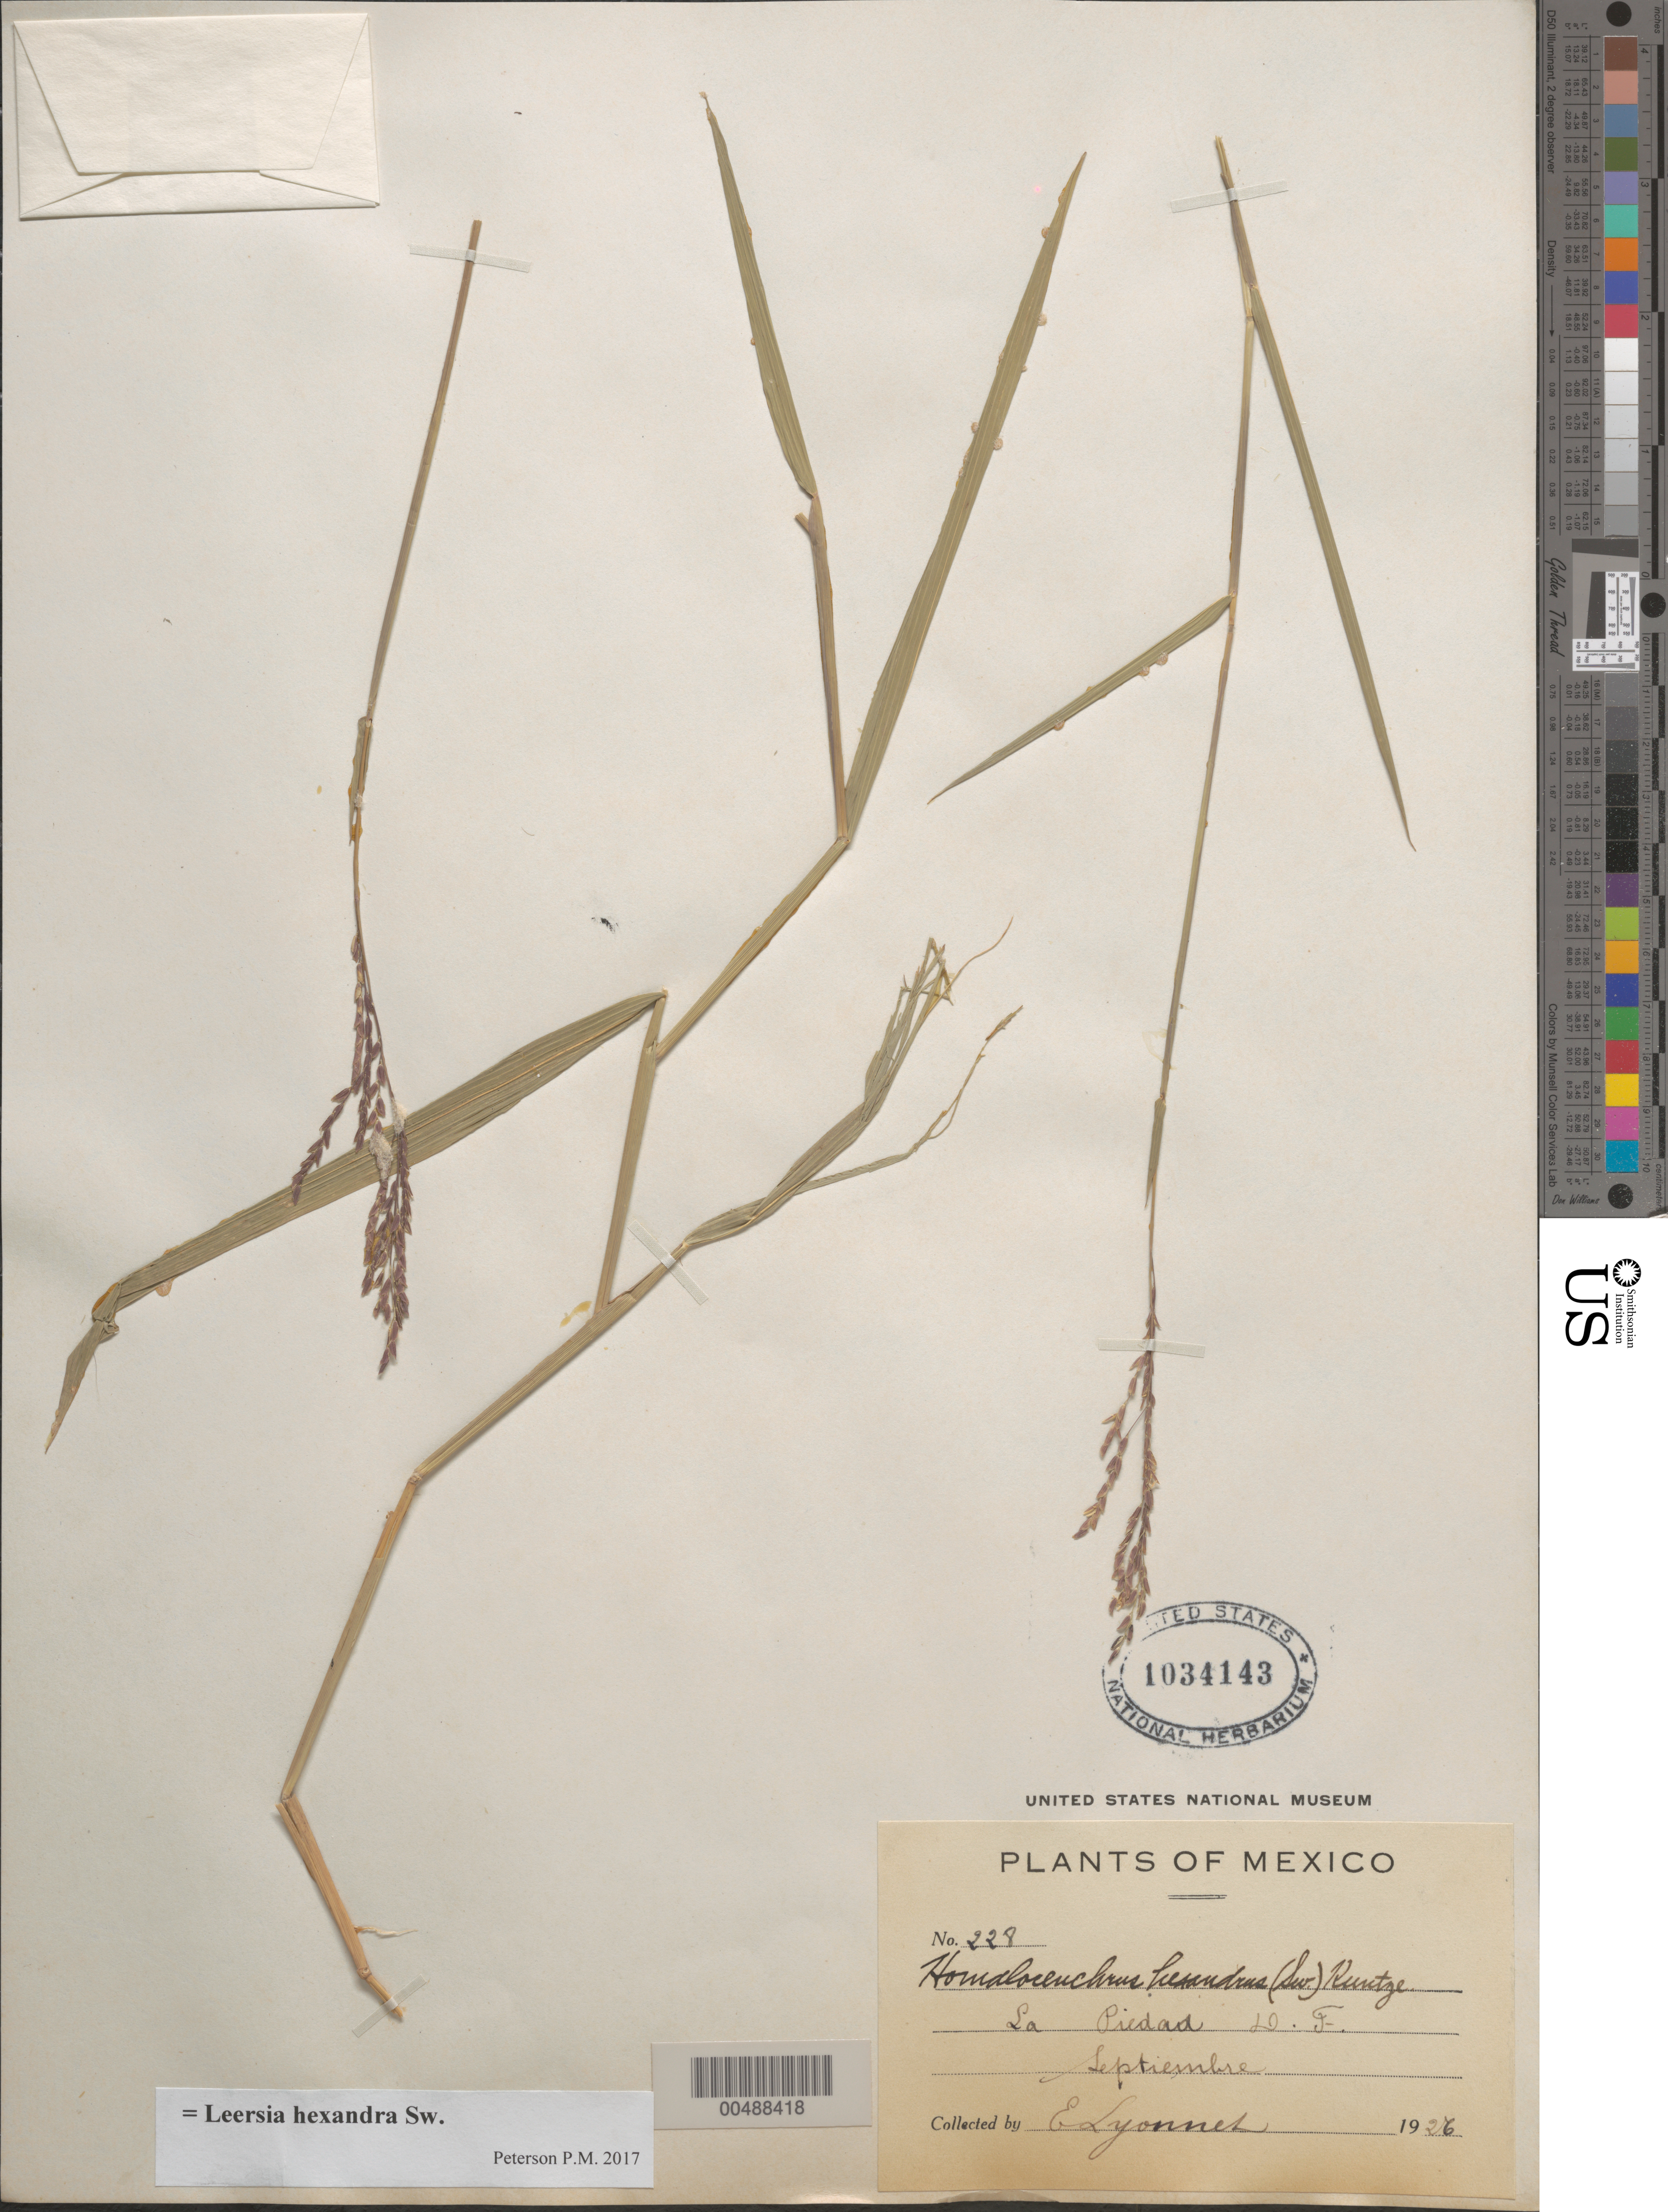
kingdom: Plantae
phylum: Tracheophyta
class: Liliopsida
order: Poales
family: Poaceae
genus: Leersia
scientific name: Leersia hexandra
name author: Sw.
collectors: Bro. E. Lyonnet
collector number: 228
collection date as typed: Sep 1926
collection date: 1926-09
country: Mexico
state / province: Distrito Federal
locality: La Piedad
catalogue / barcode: US 1034143